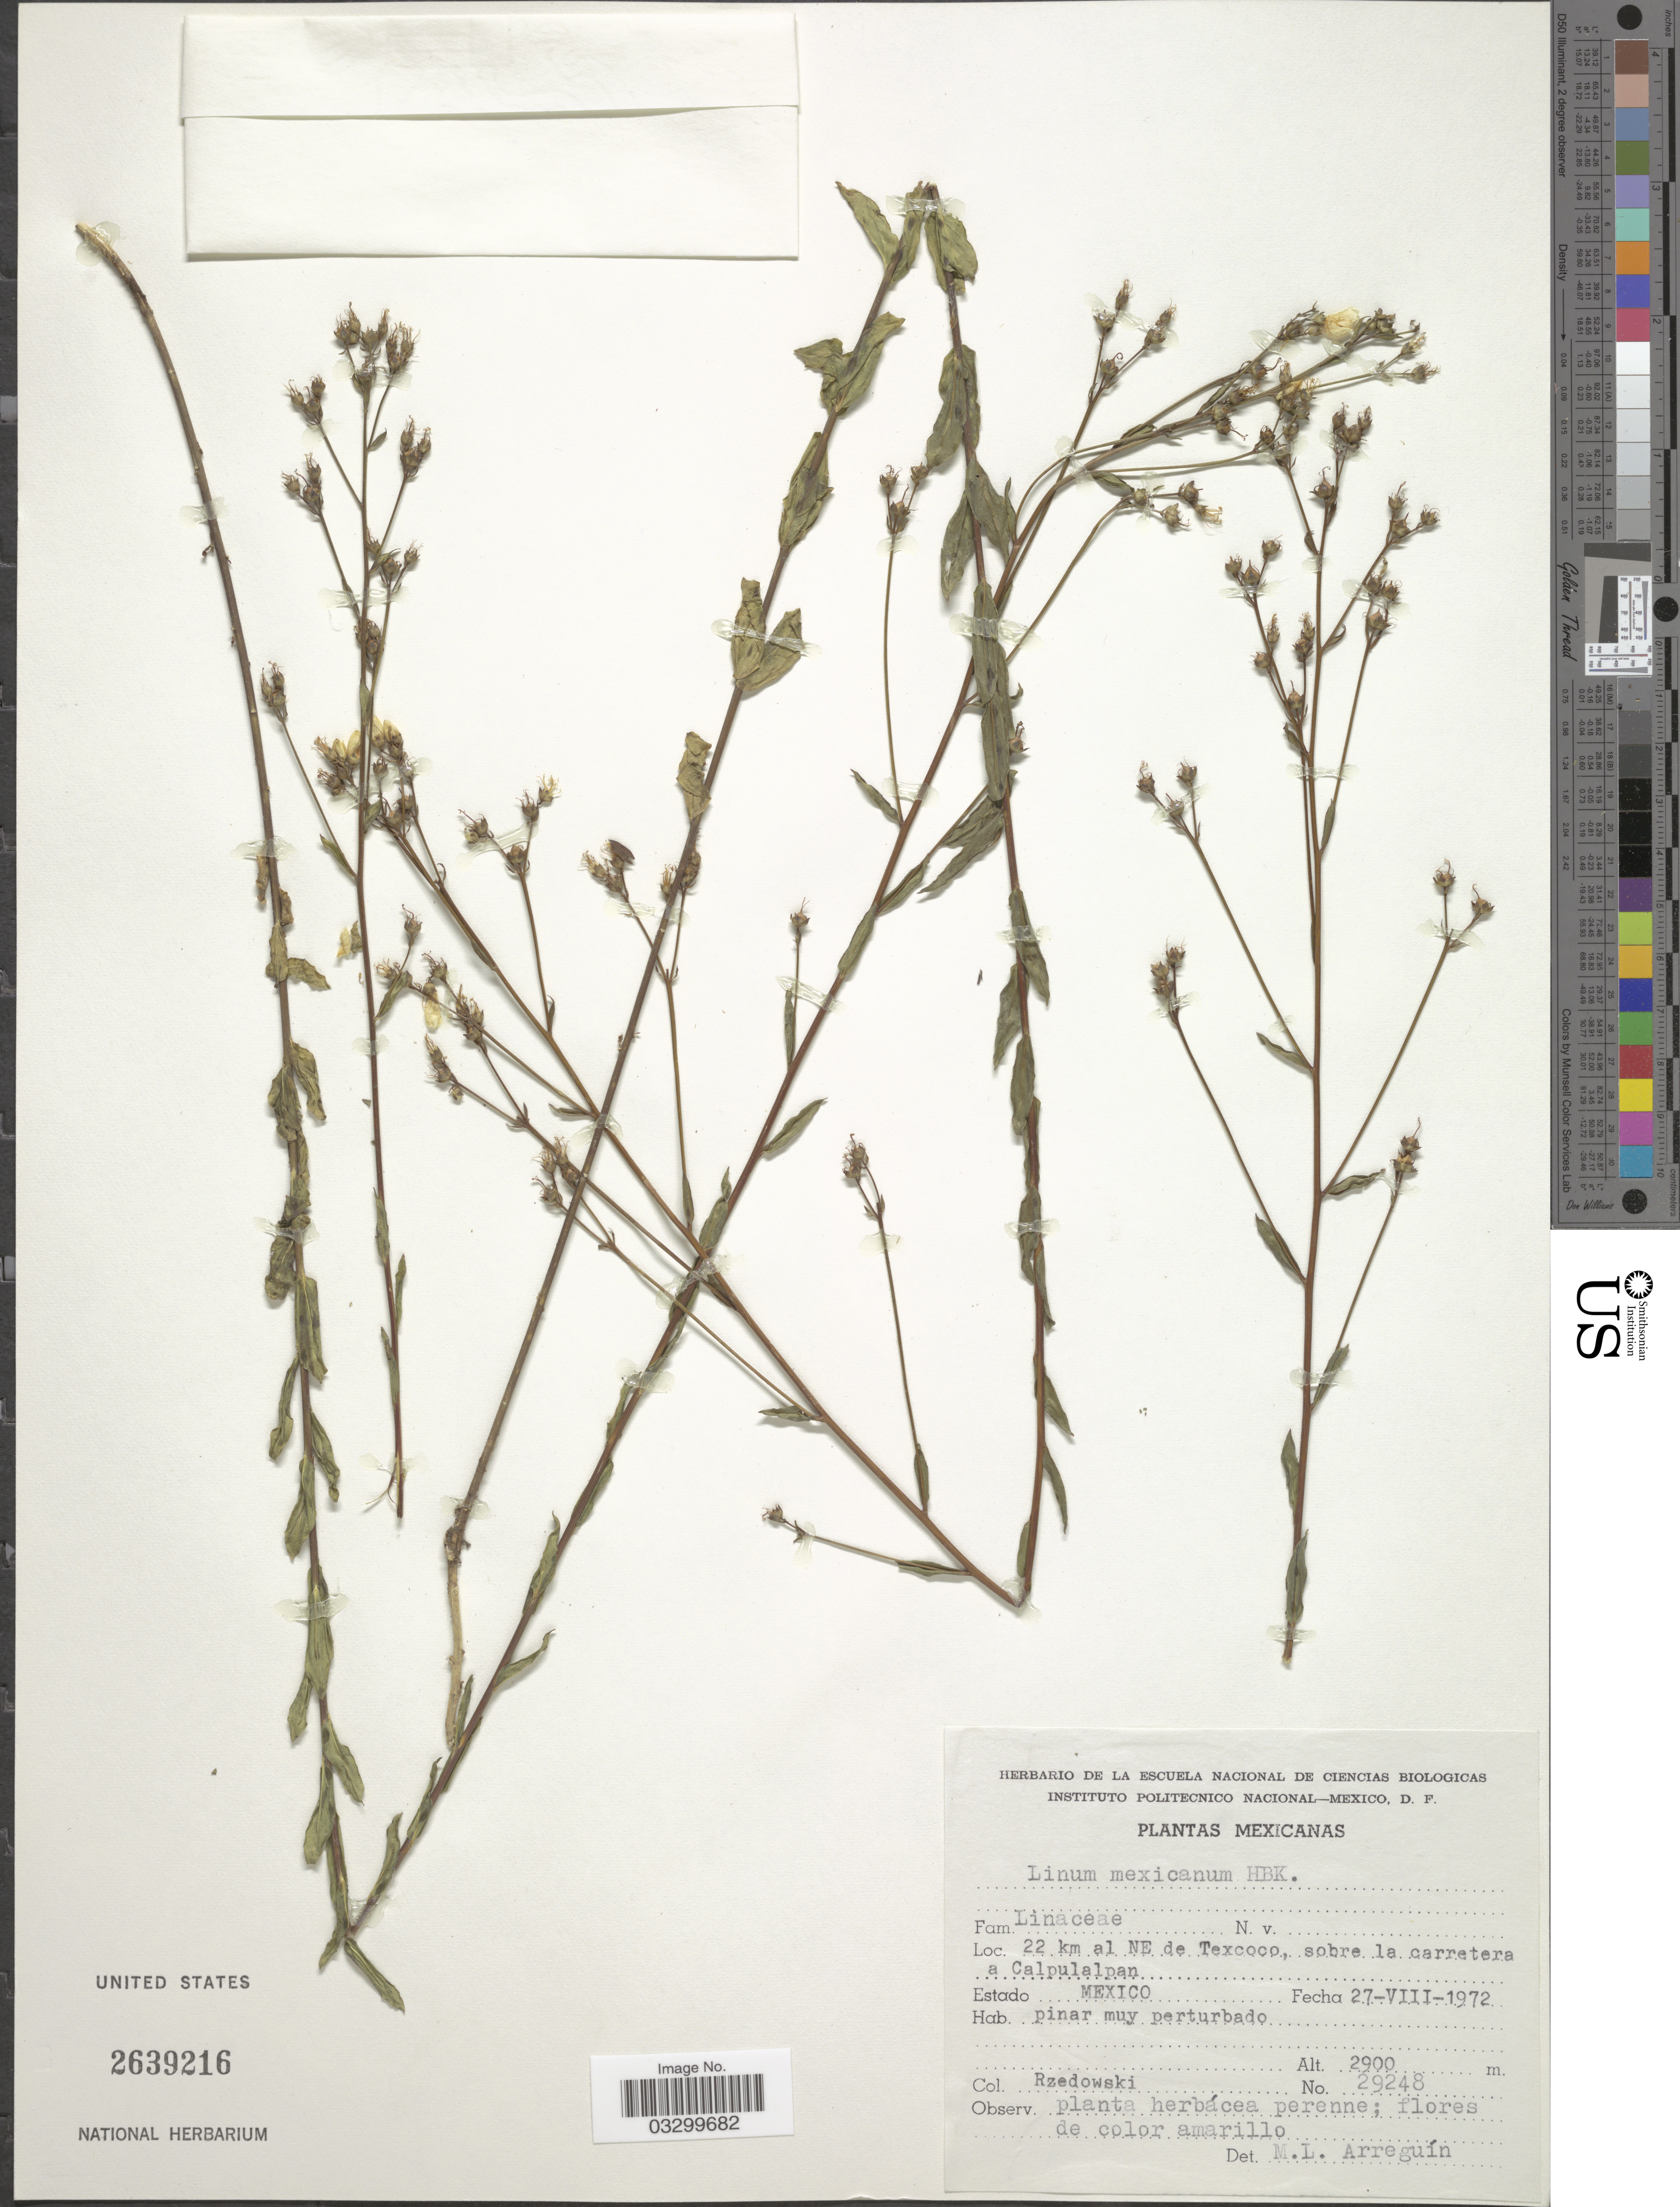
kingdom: Plantae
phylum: Tracheophyta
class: Magnoliopsida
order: Malpighiales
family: Linaceae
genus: Linum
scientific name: Linum mexicanum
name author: Kunth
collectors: Rzedwoski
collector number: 29248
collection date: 1972-08-27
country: Mexico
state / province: México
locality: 22 km al NE de Texcoco, sobre la carretera a Calpulalpan.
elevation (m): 2900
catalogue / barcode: US 2639216